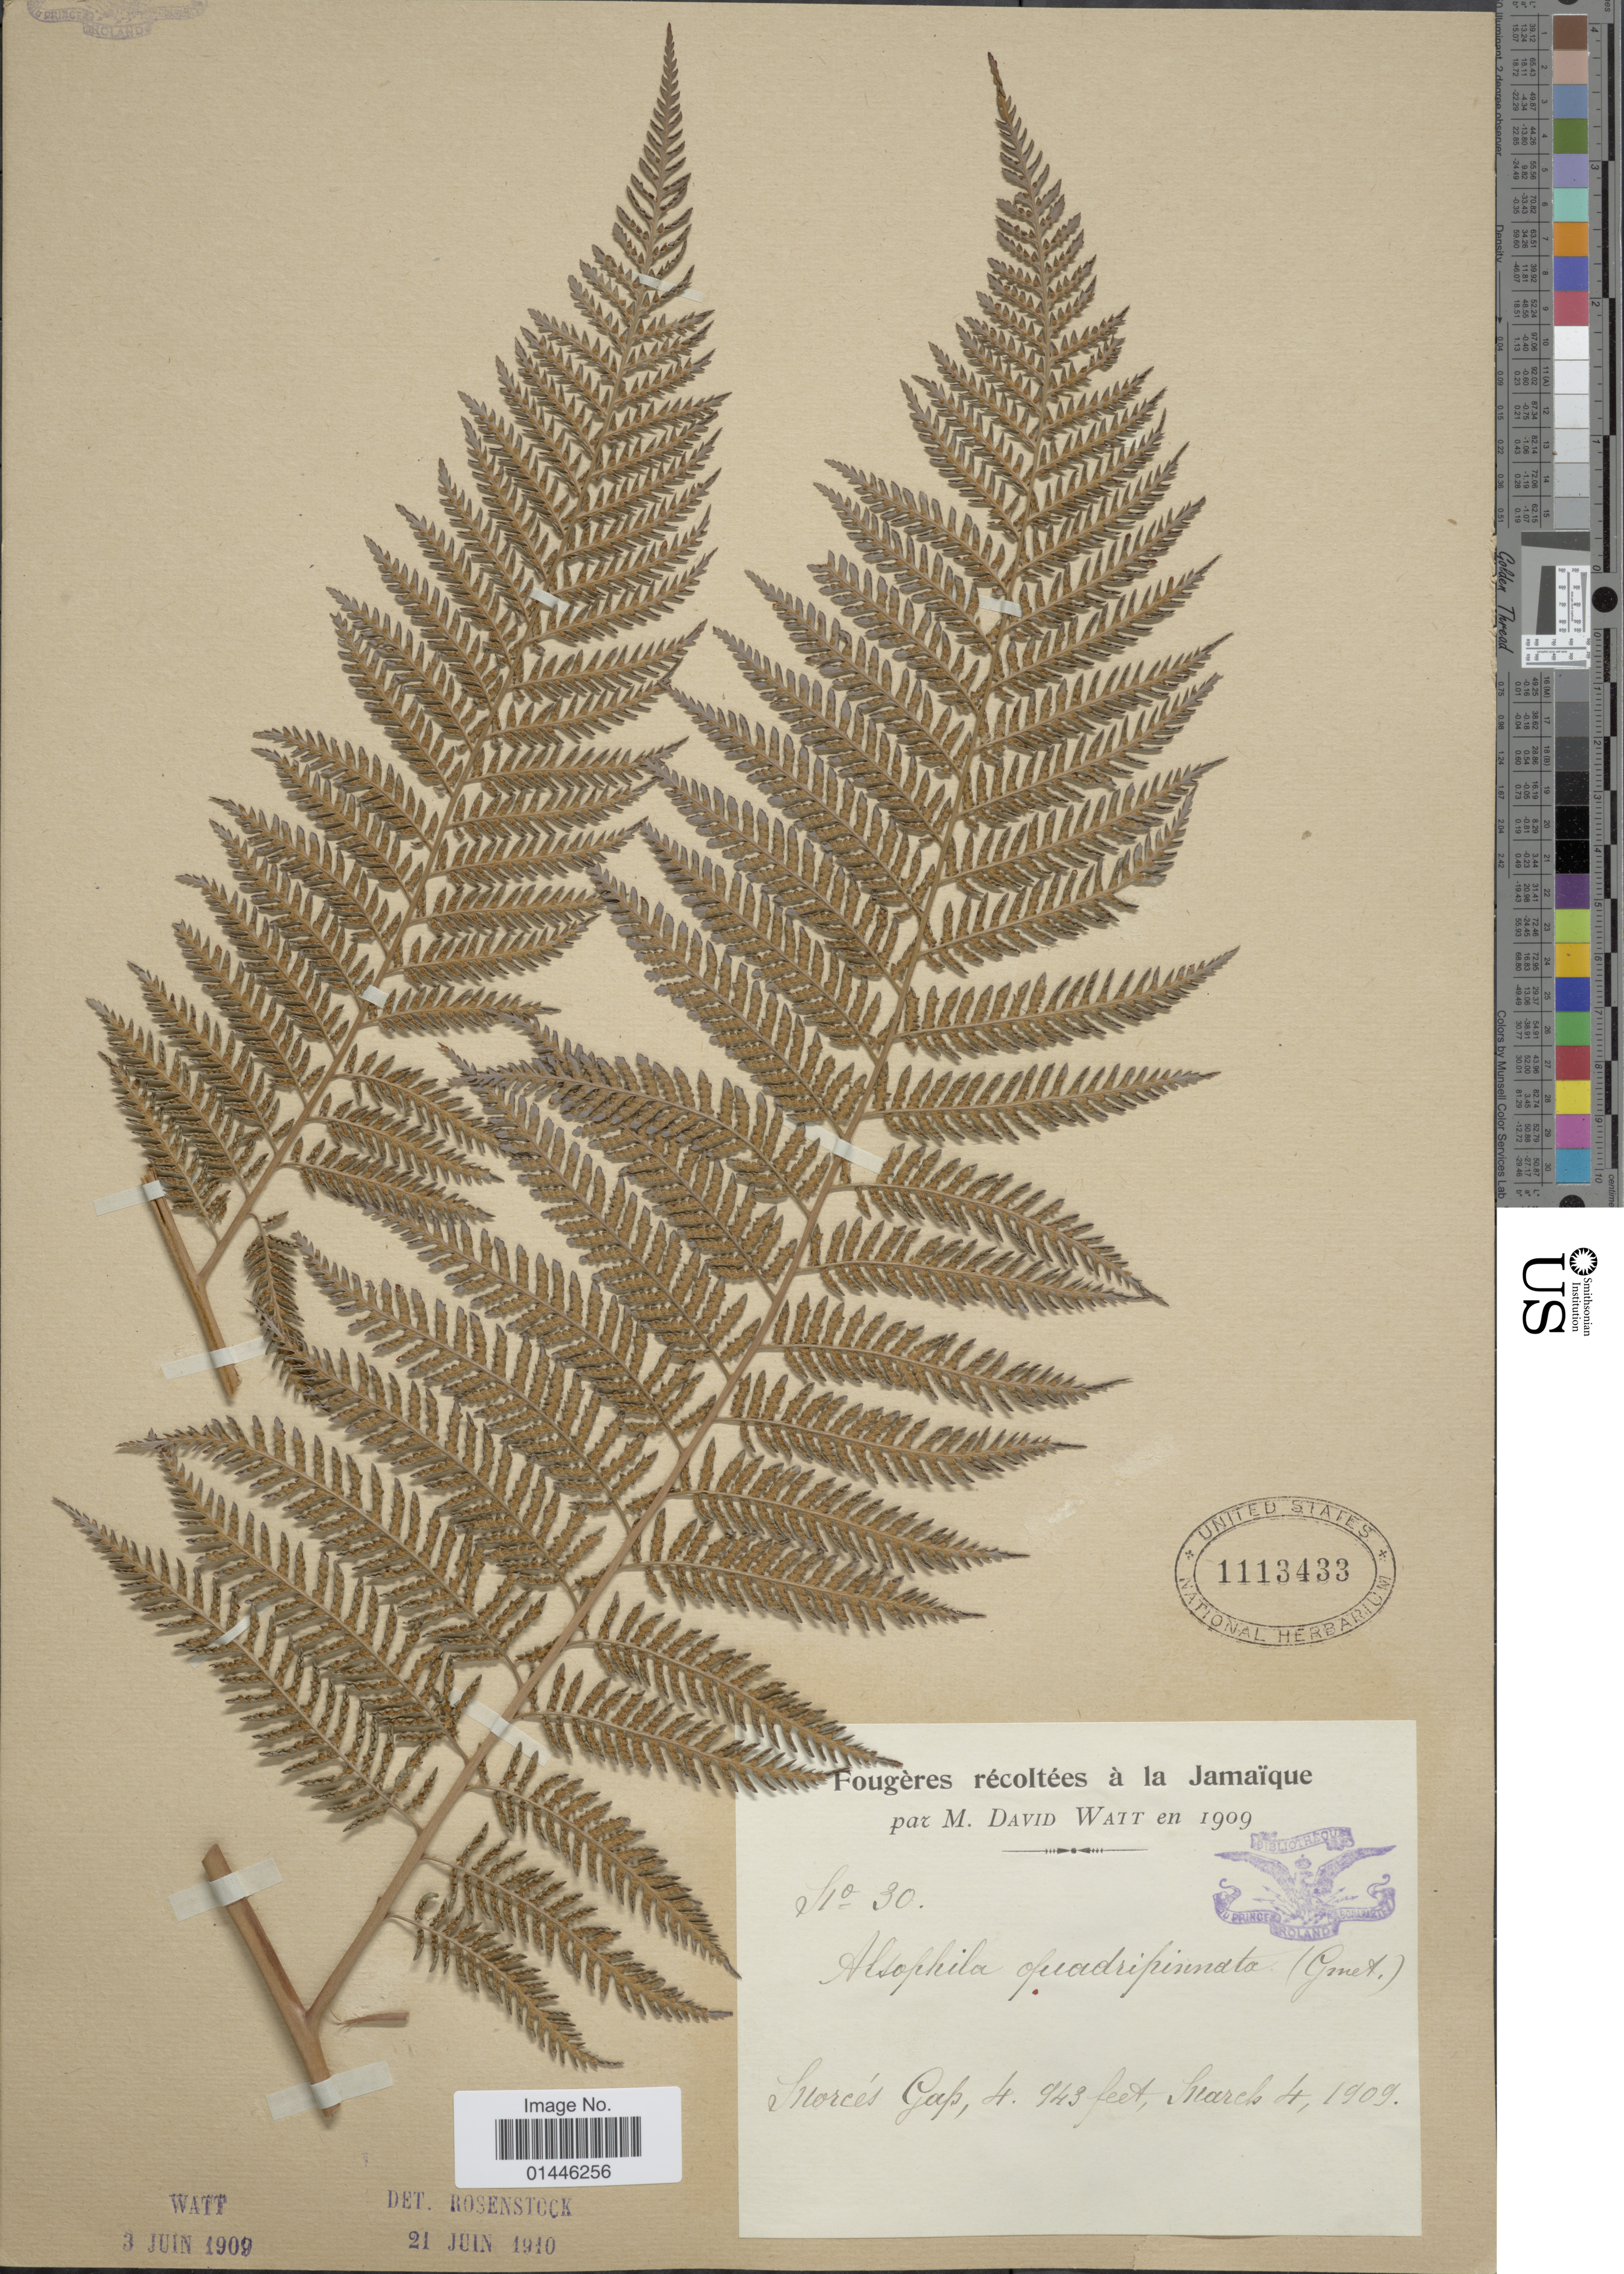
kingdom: Plantae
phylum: Tracheophyta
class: Polypodiopsida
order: Cyatheales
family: Dicksoniaceae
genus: Lophosoria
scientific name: Lophosoria quadripinnata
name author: (J.F. Gmel.) C. Chr.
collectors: M. Watt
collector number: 30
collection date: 1909-03-04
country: Jamaica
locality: Morce's Gap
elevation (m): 287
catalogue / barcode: US 1113433